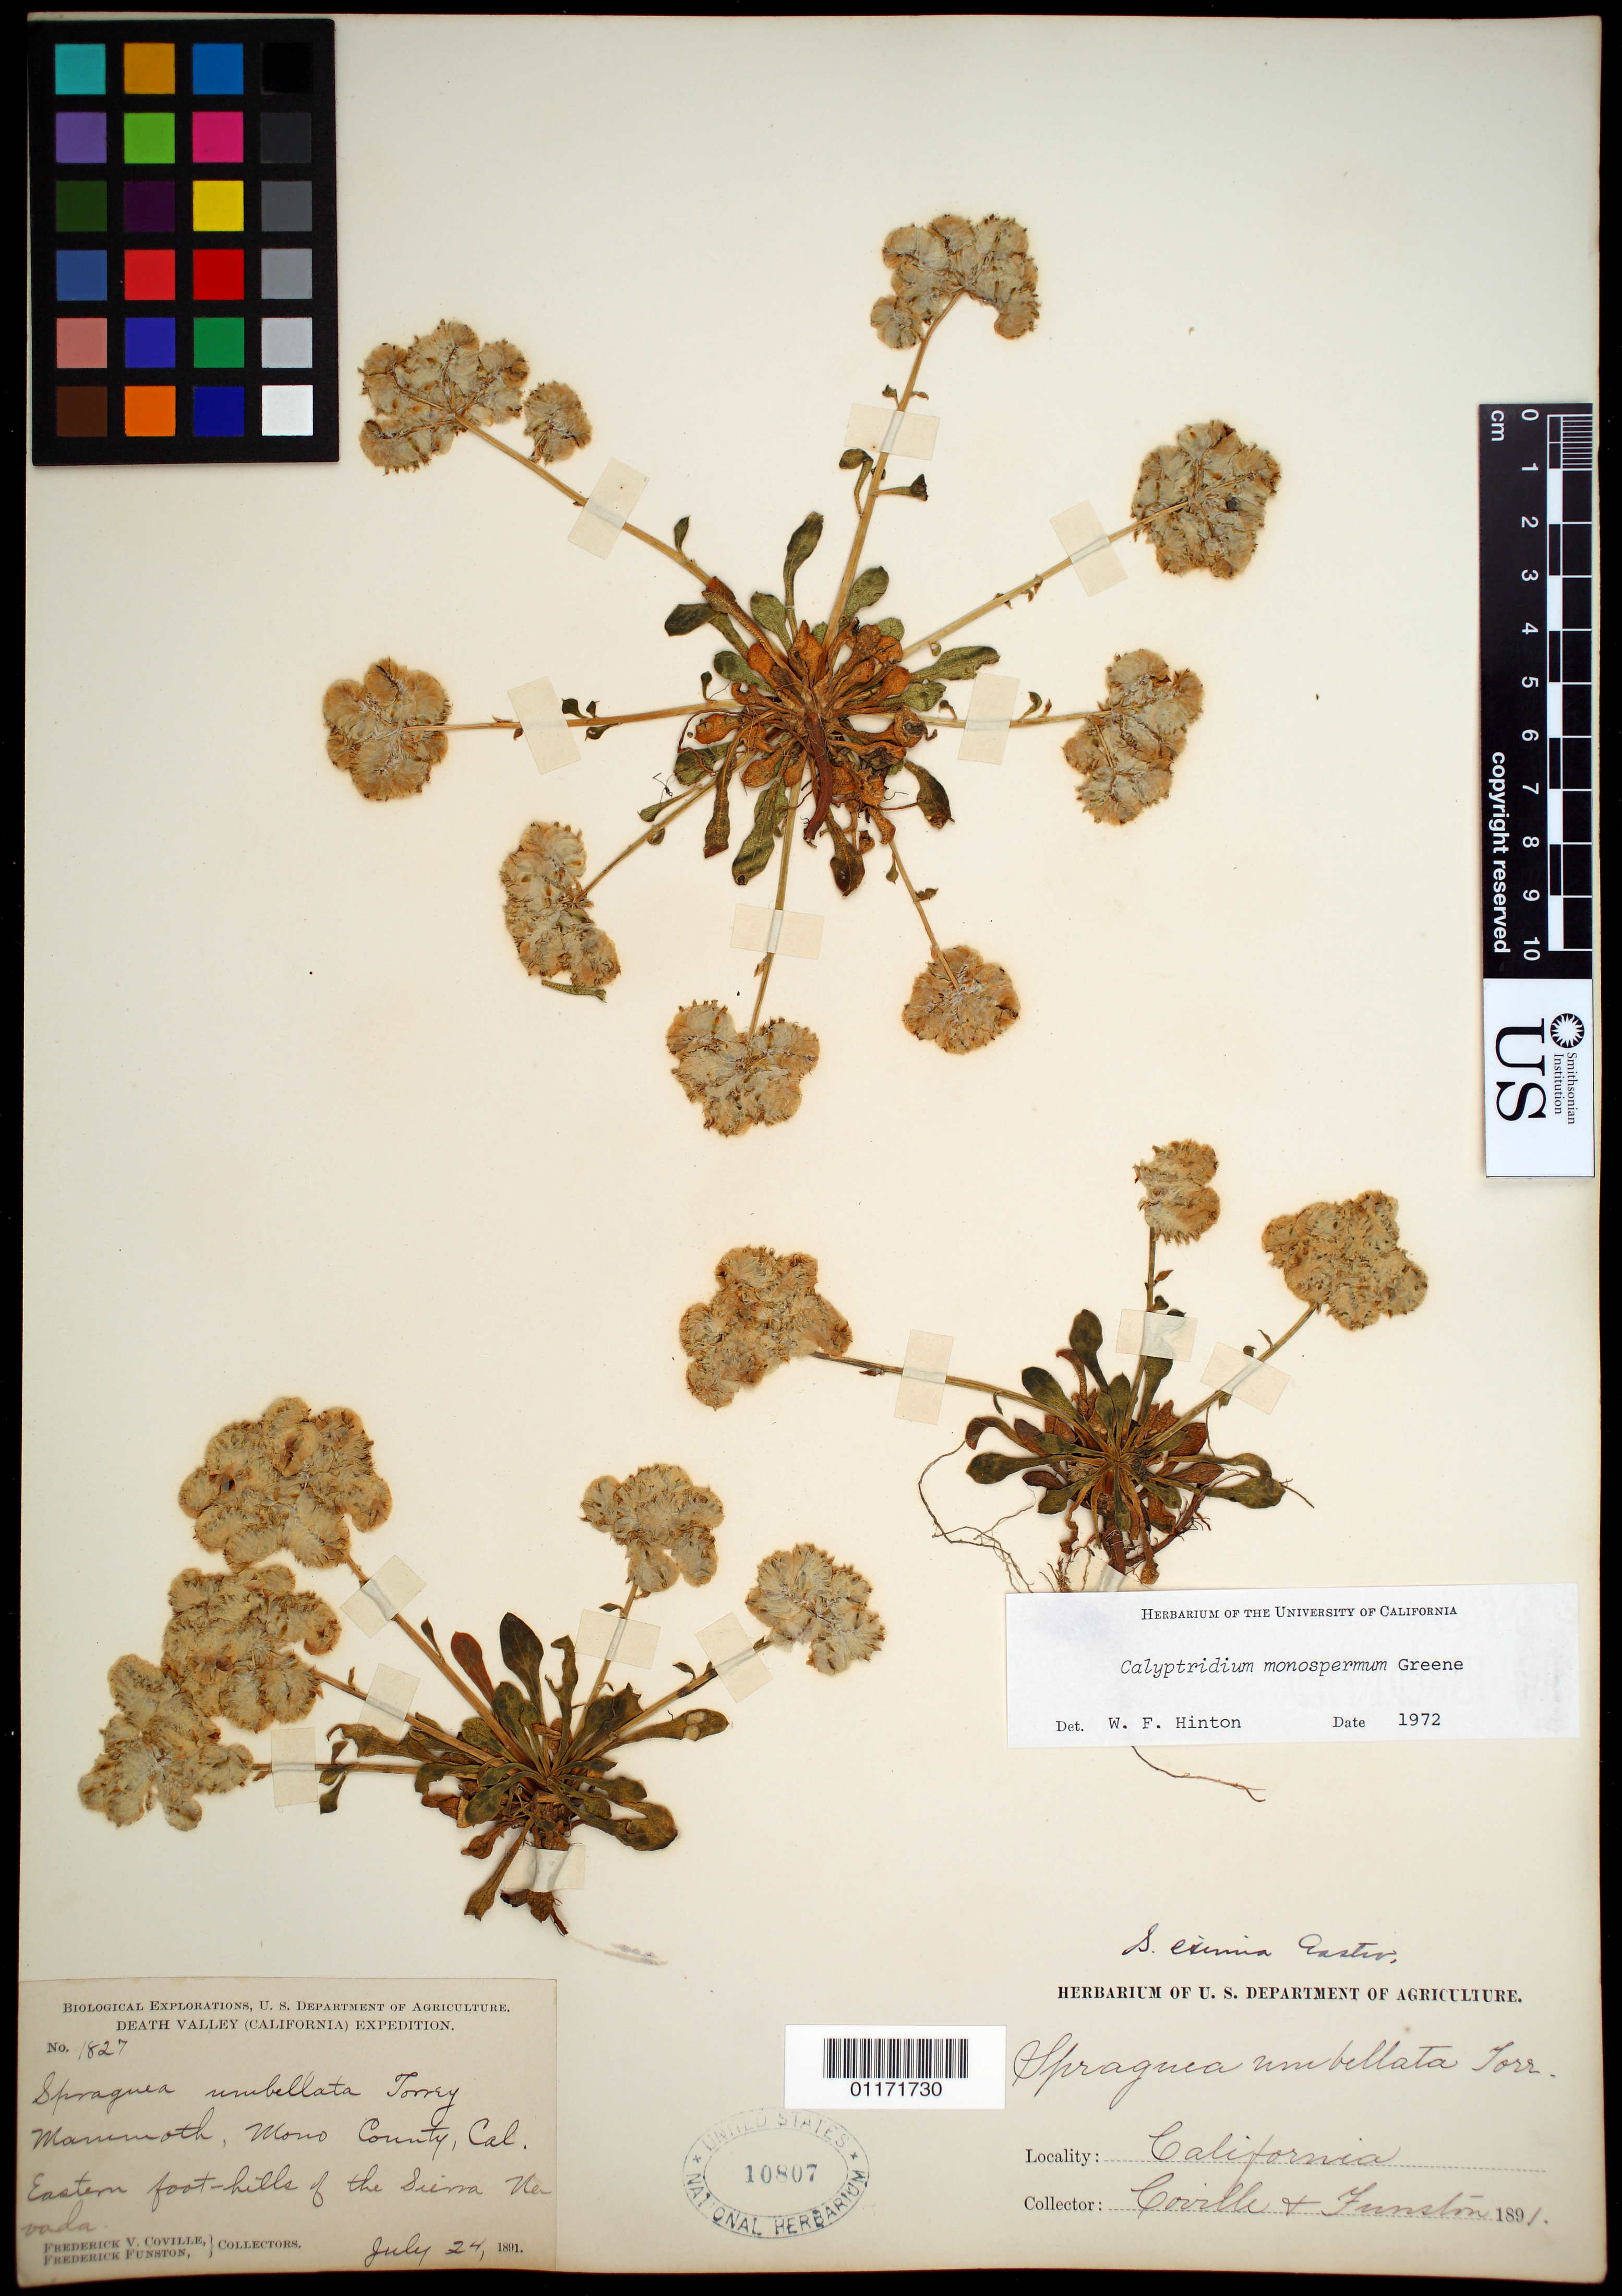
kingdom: Plantae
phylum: Tracheophyta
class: Magnoliopsida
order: Caryophyllales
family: Montiaceae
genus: Calyptridium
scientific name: Calyptridium monospermum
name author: Greene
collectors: F. V. Coville & F. Funston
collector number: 1827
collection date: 1891-07-24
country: United States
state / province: California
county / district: Mono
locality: Mammoth, eastern foot-hills of the Sierra Nevada.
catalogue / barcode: US 10807